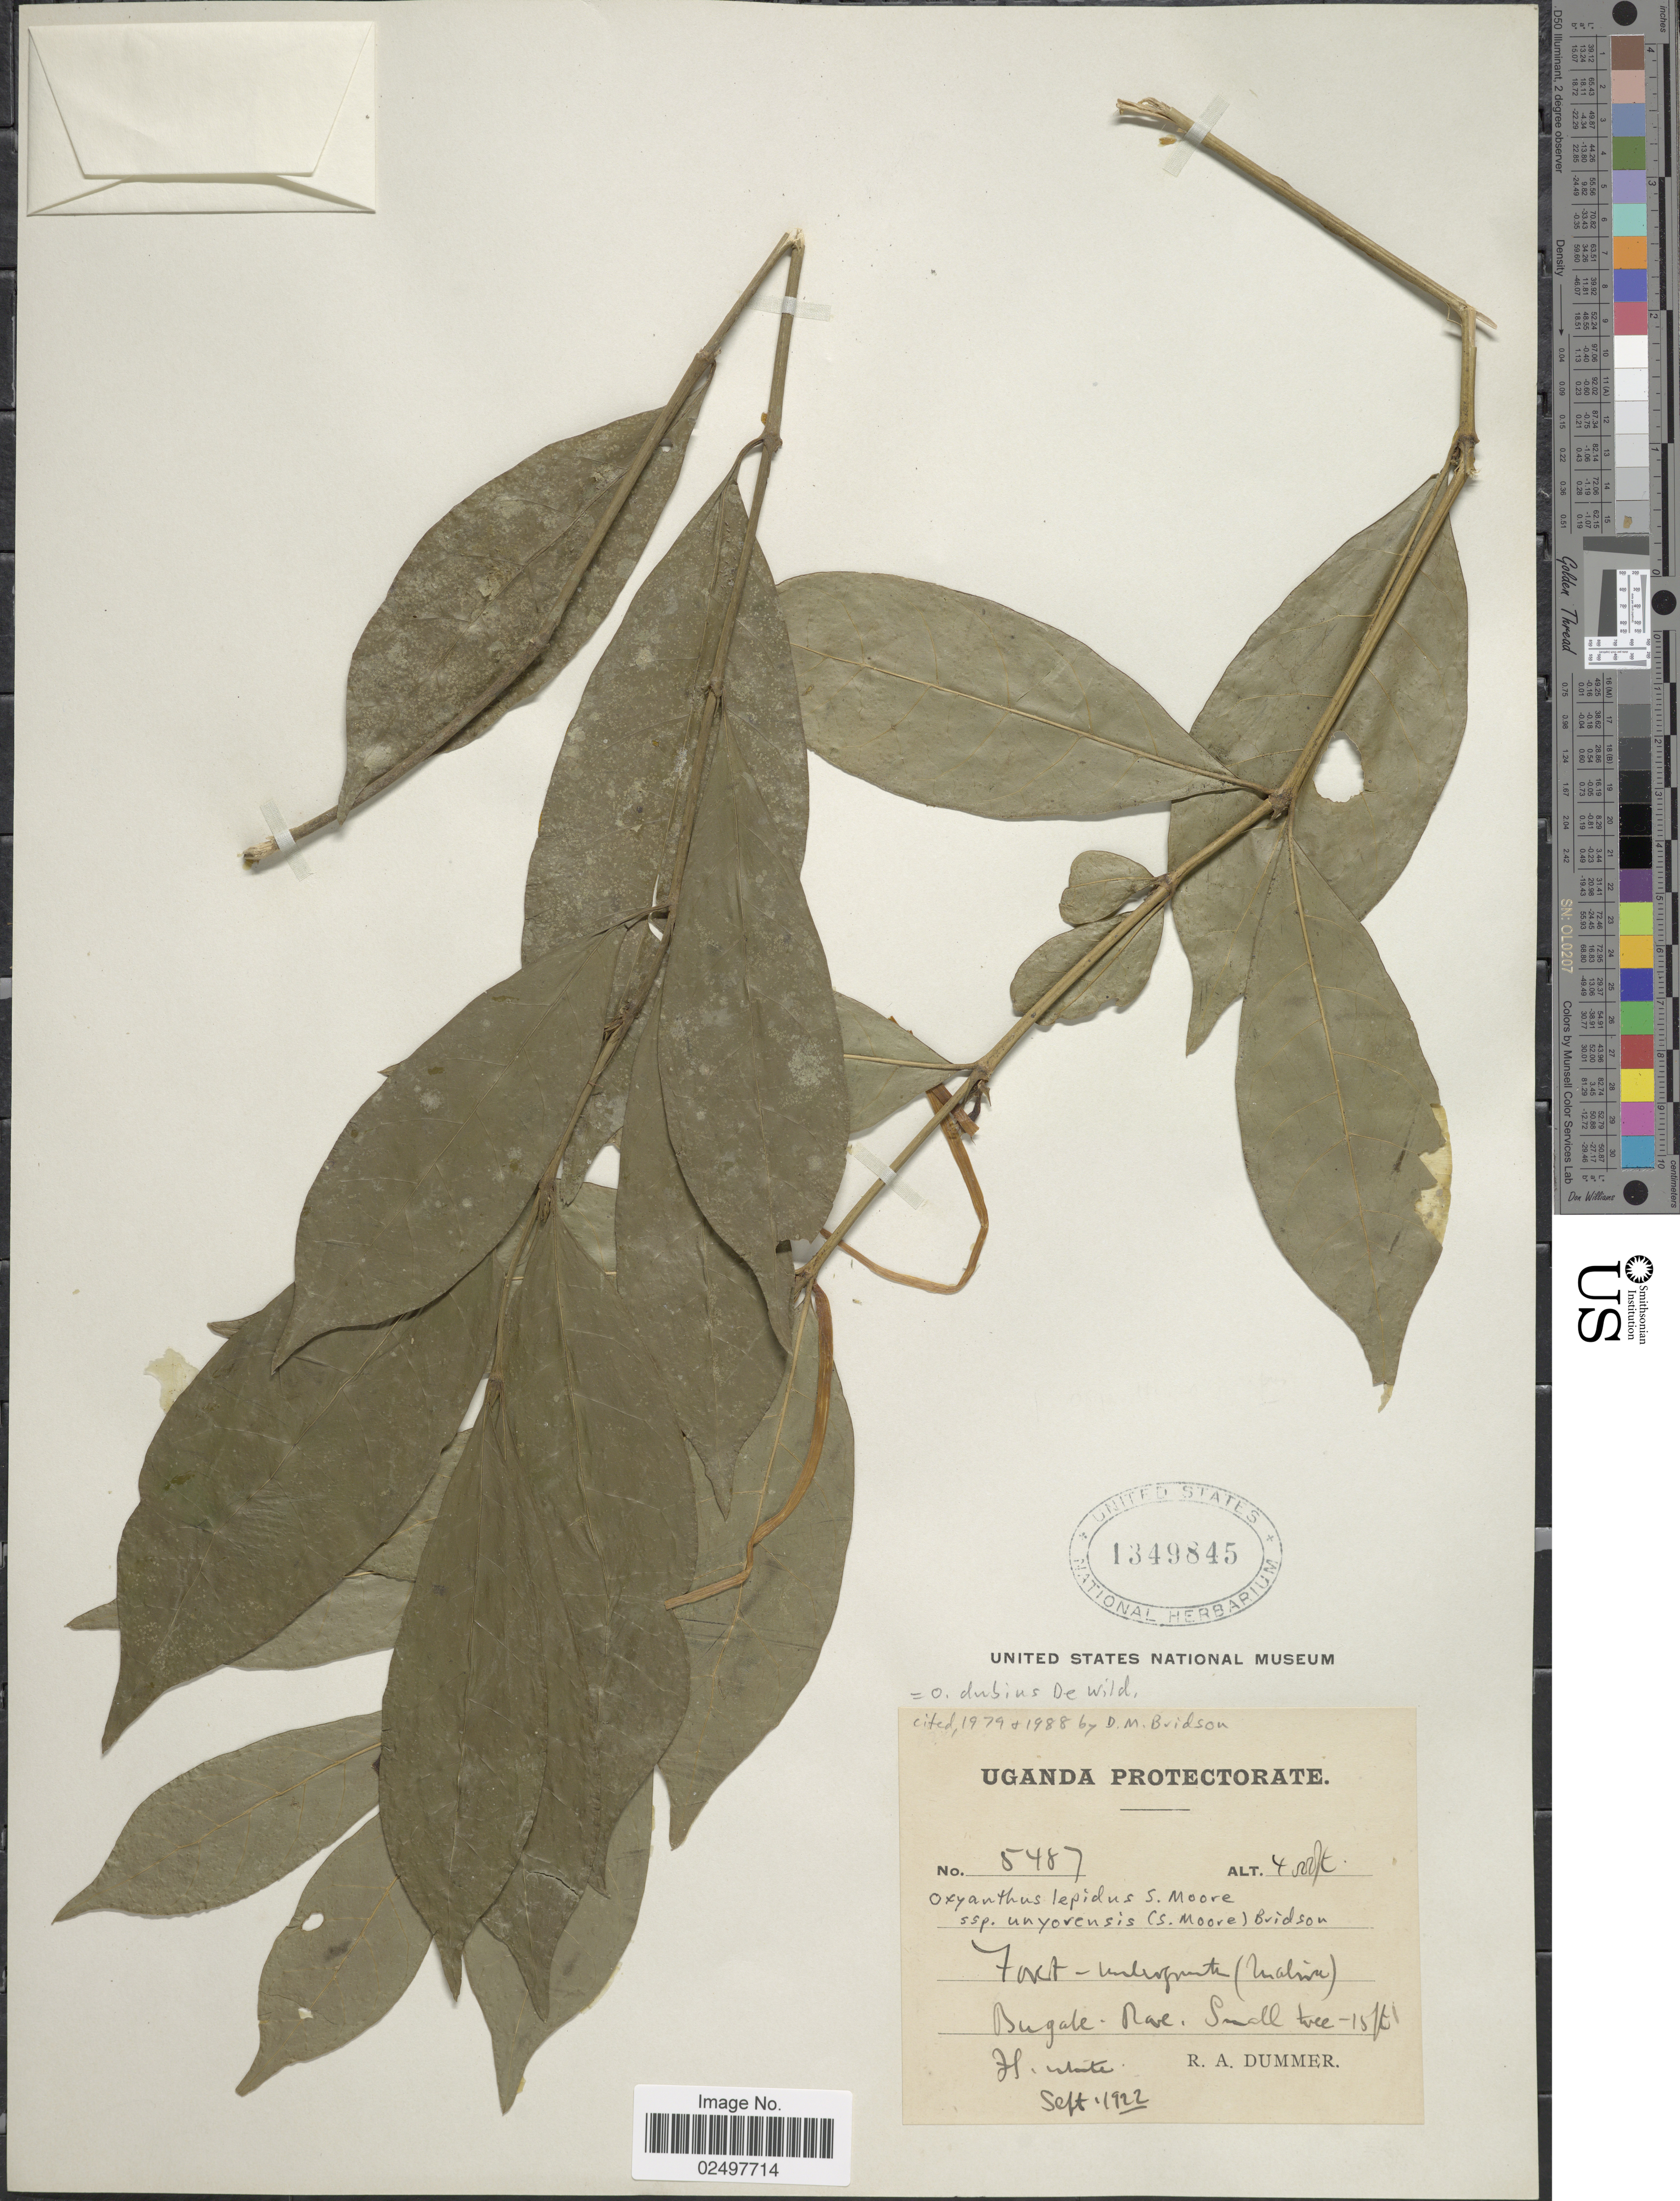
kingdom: Plantae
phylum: Tracheophyta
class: Magnoliopsida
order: Gentianales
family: Rubiaceae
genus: Oxyanthus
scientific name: Oxyanthus dubius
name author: De Wild.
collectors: R. Dümmer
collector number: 5487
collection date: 1922-09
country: Uganda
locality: (Mabira) Bugabe.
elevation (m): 1219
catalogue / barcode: US 1349845